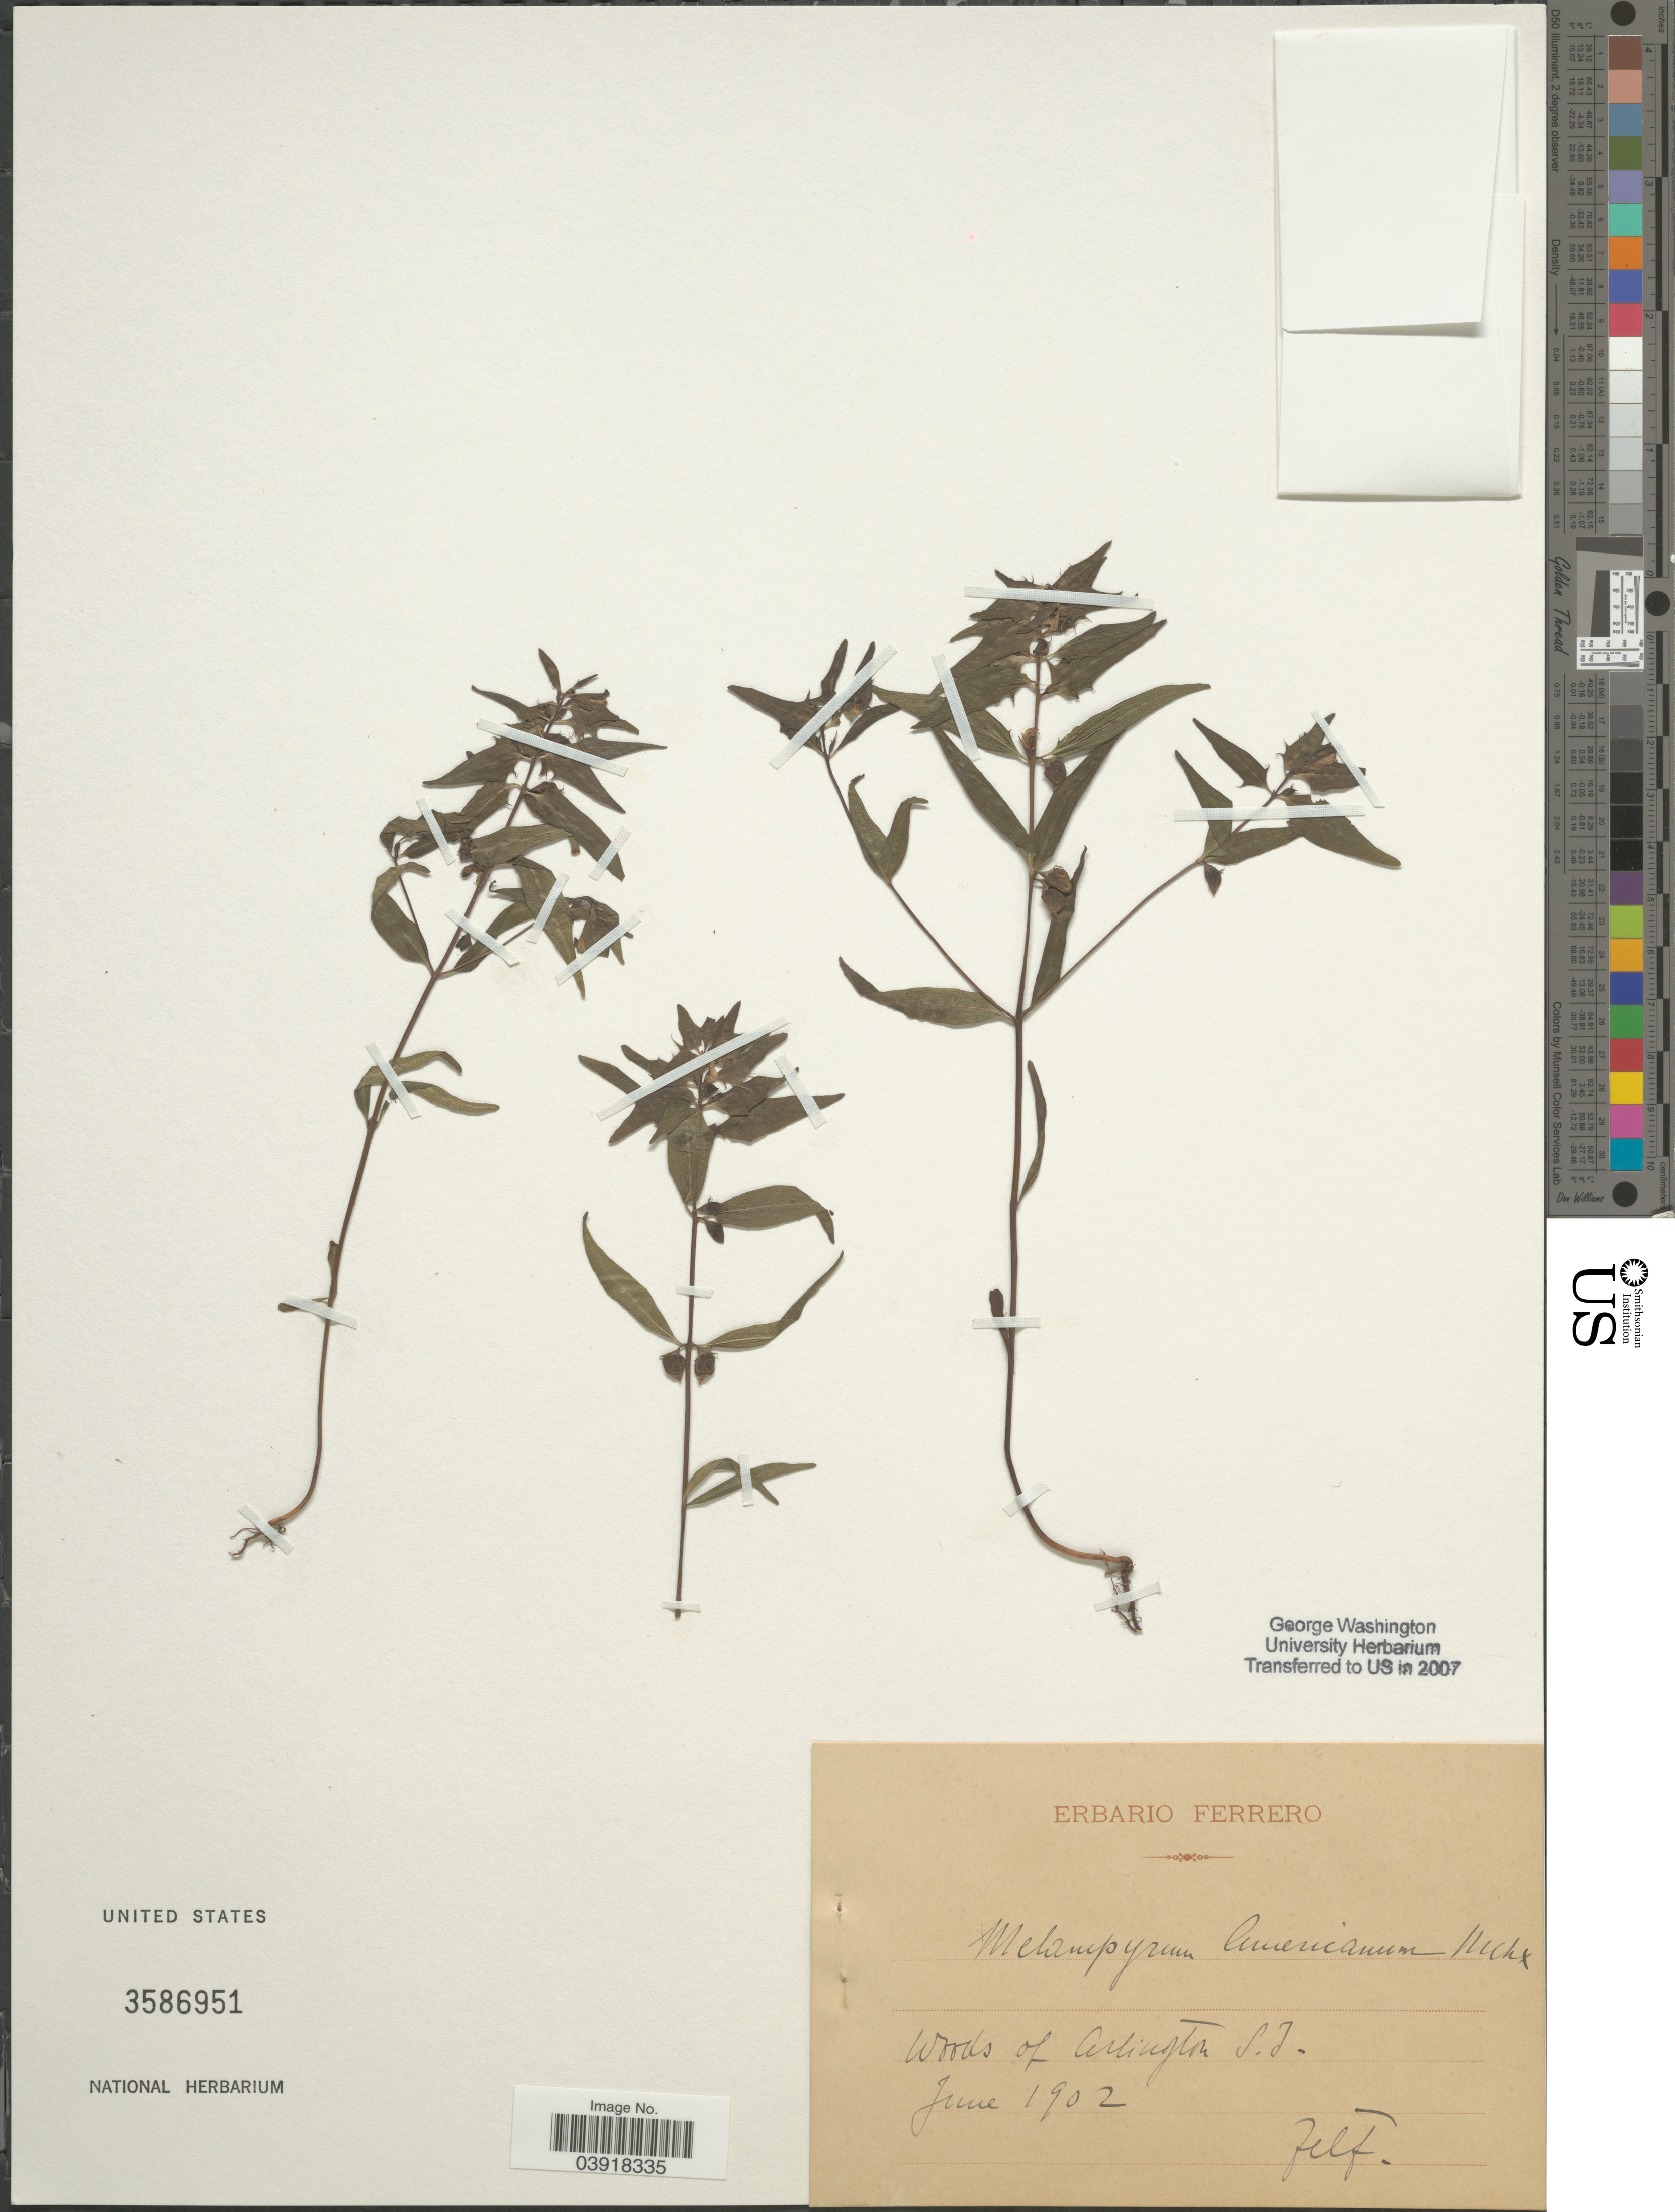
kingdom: Plantae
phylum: Tracheophyta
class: Magnoliopsida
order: Lamiales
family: Orobanchaceae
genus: Melampyrum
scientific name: Melampyrum lineare subsp. typicum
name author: Pennell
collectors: F. Ferrero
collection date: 1902-06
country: United States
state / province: New Jersey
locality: Woods of Arlington S. J.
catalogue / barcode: US 3586951